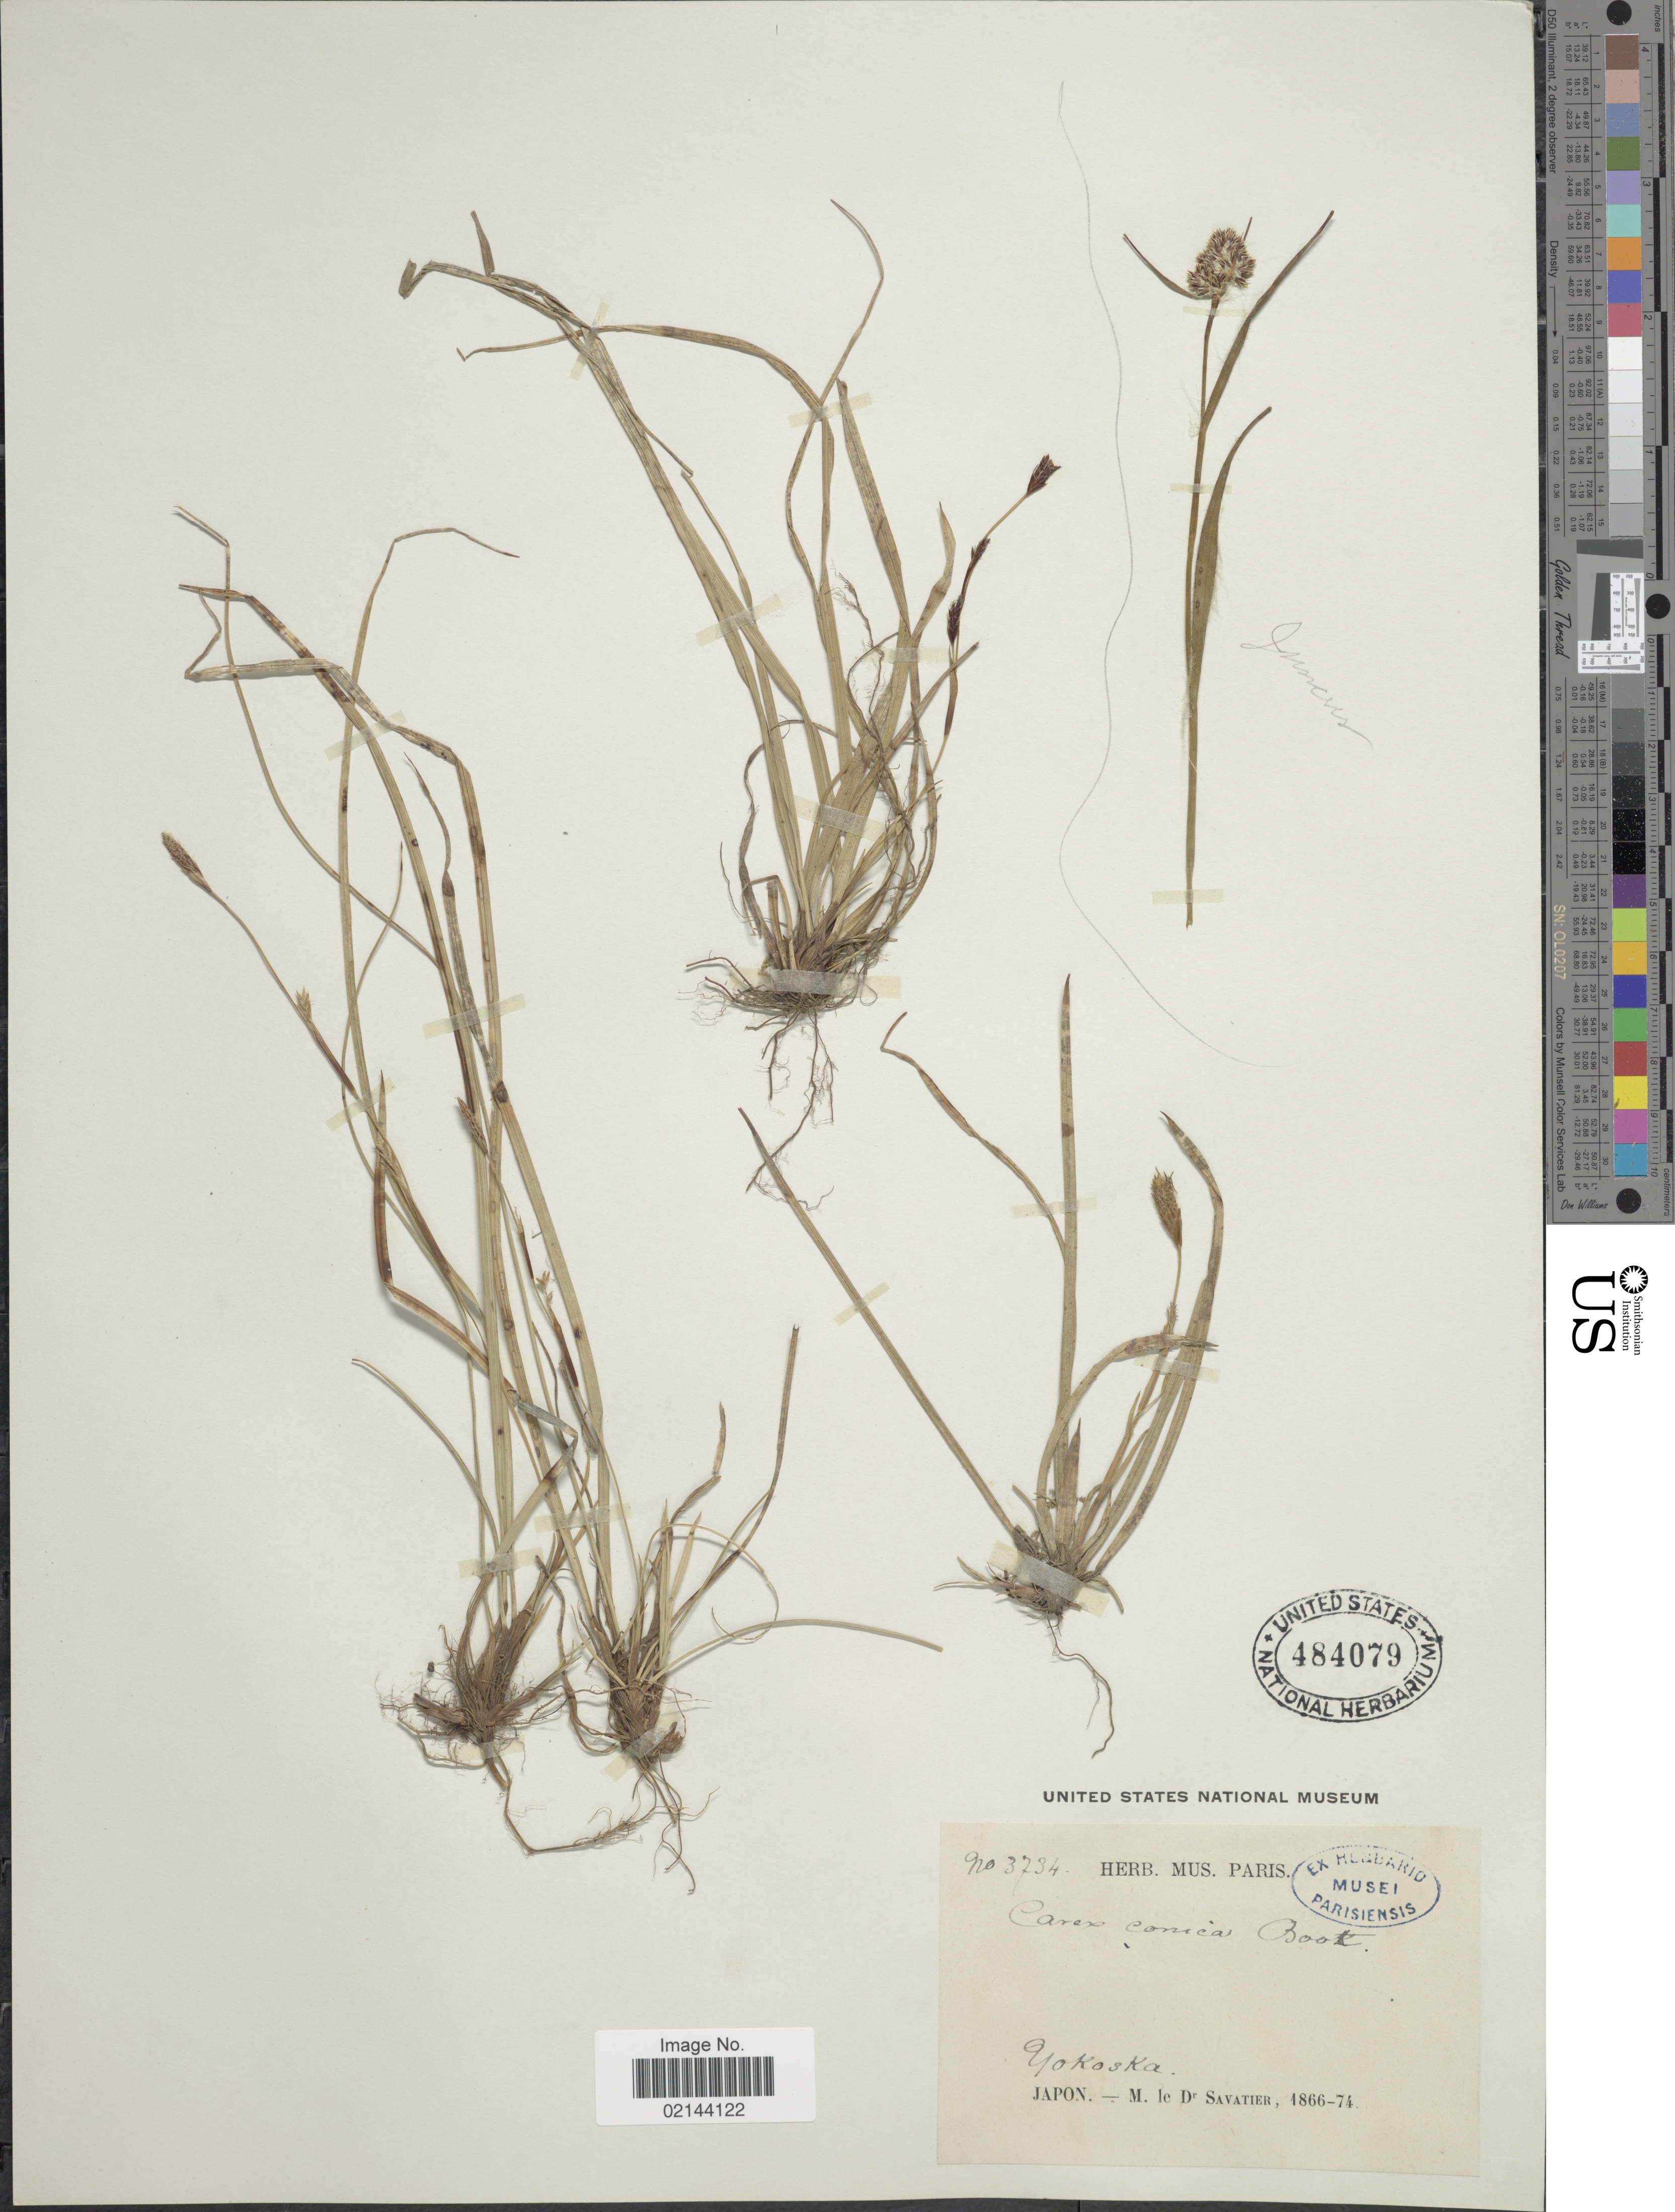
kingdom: Plantae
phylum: Tracheophyta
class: Liliopsida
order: Poales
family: Cyperaceae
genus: Carex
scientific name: Carex conica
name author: Boott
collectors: M. Savatier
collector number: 3734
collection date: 1866/1874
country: Japan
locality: Yokoska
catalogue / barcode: US 484079